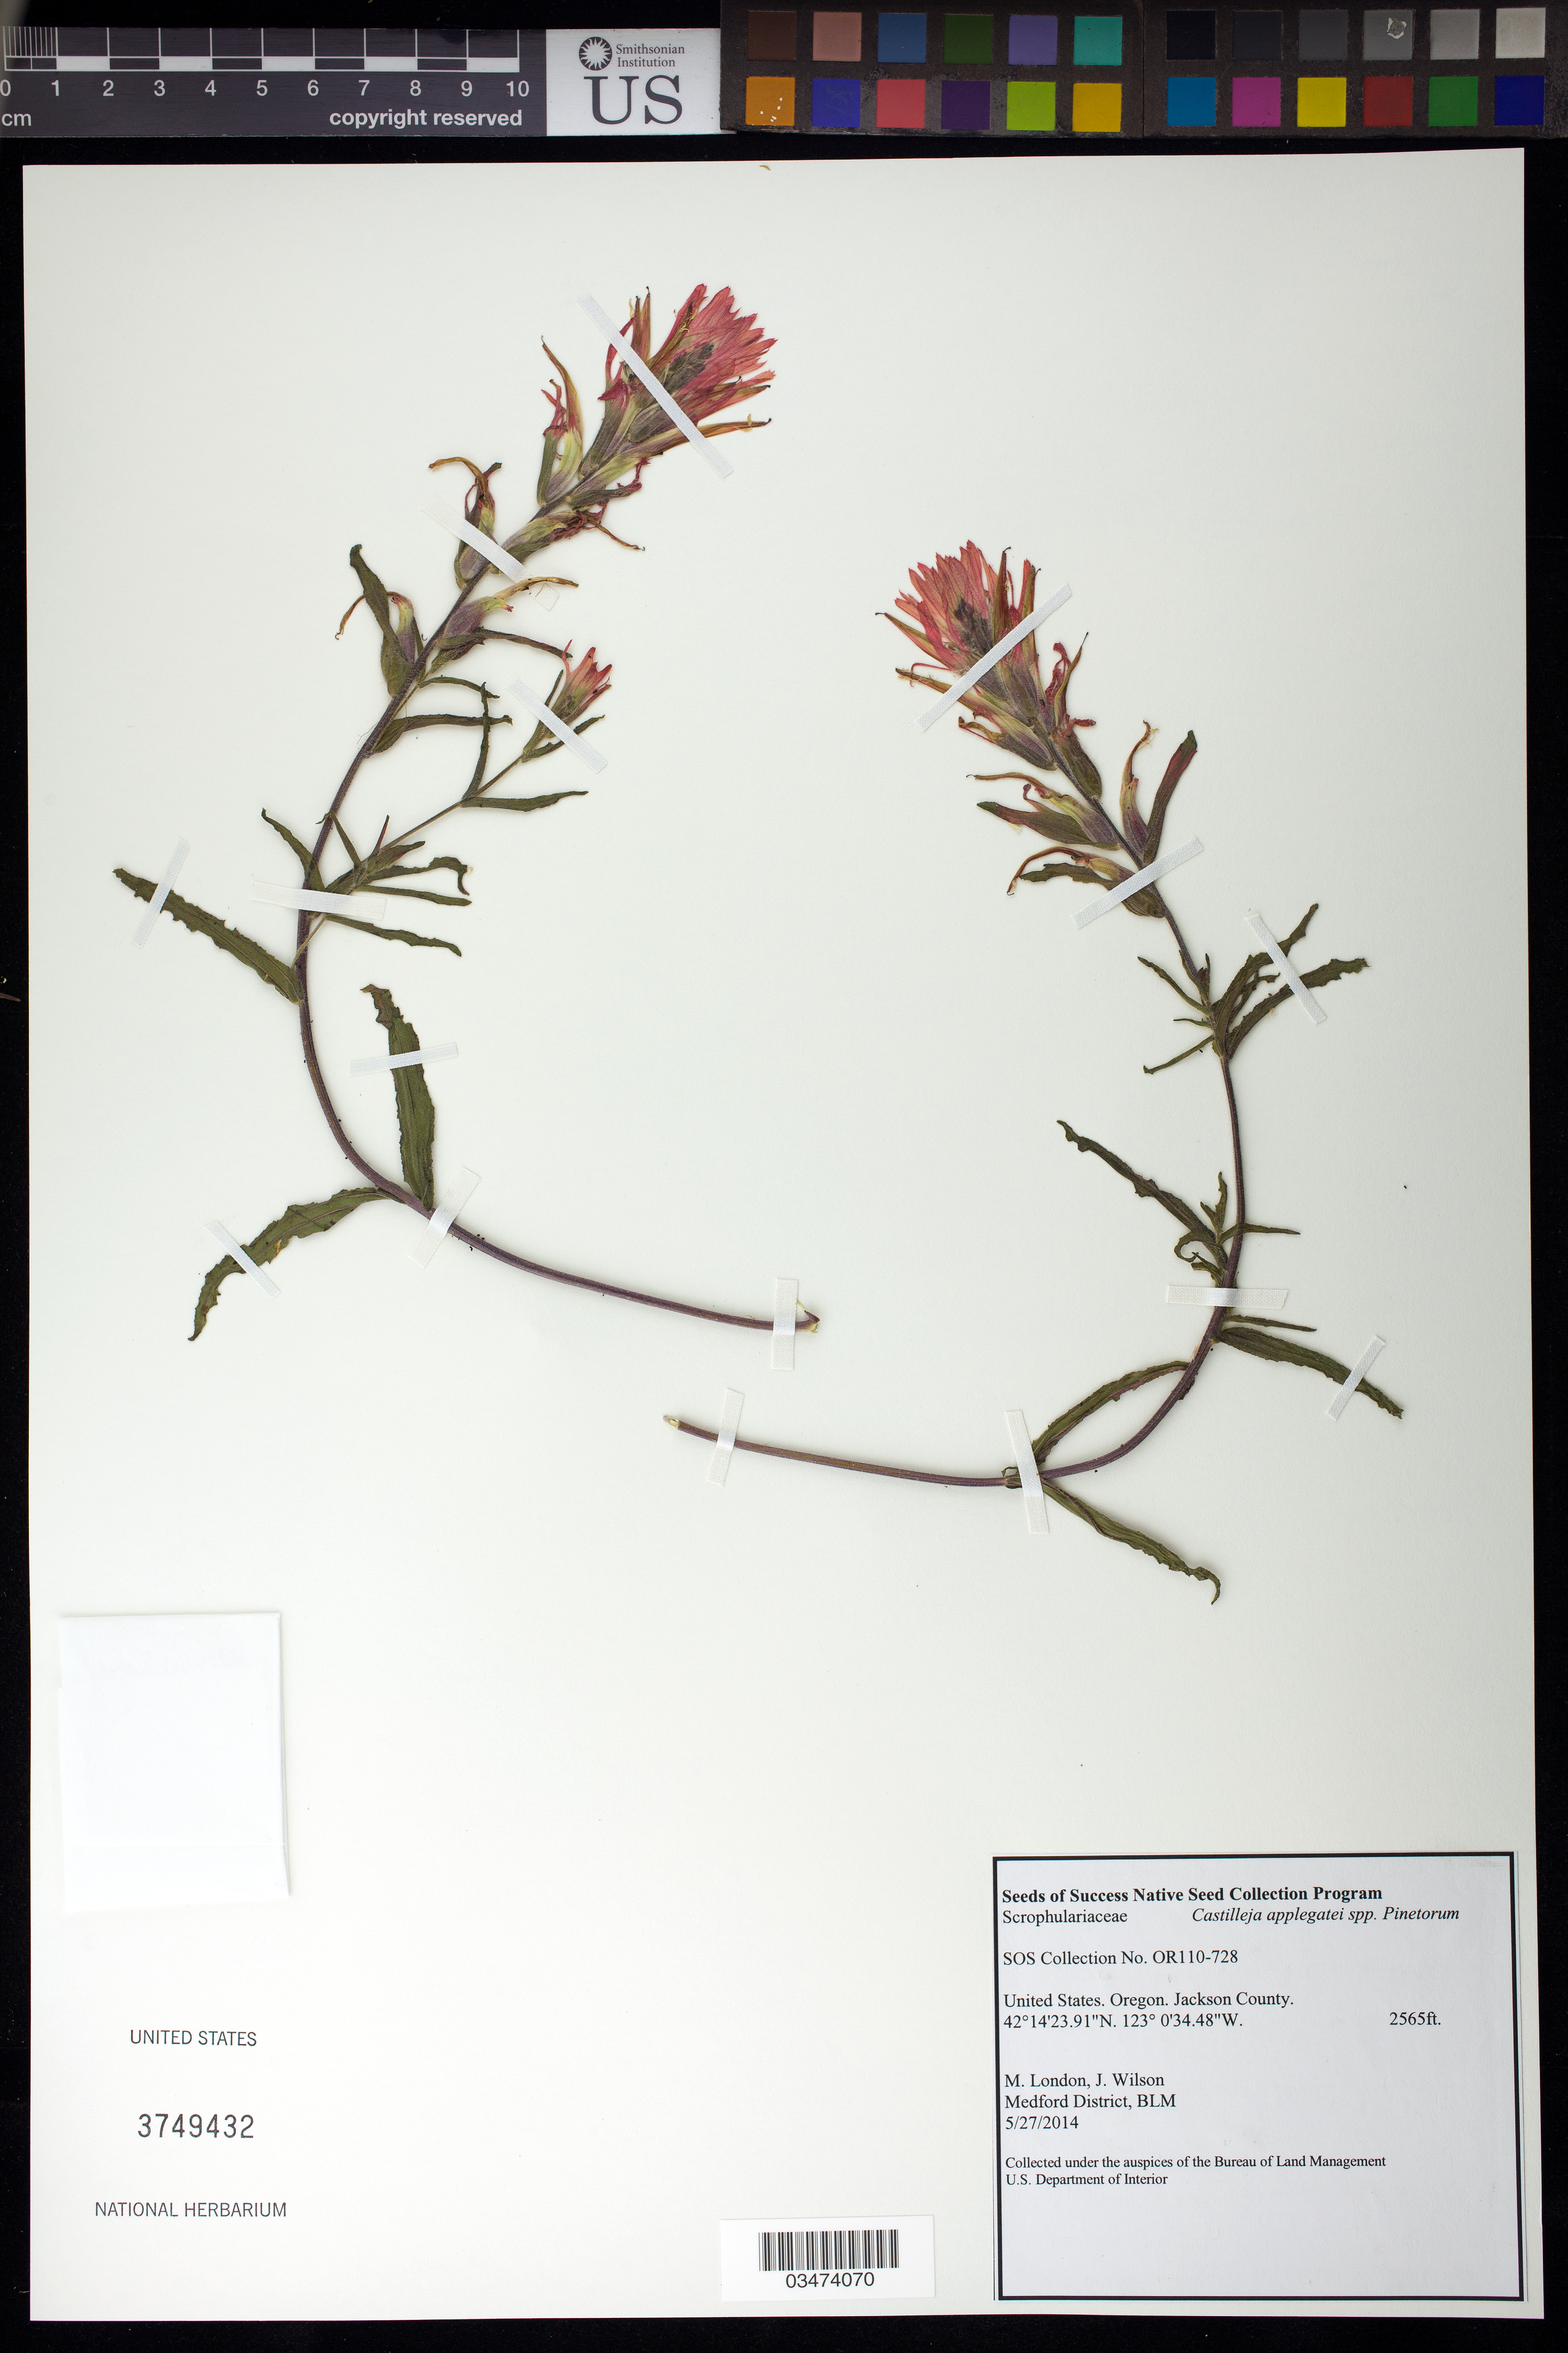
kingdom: Plantae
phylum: Tracheophyta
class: Magnoliopsida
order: Lamiales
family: Orobanchaceae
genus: Castilleja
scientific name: Castilleja applegatei subsp. pinetorum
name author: (Fernald) T.I. Chuang & Heckard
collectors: M. London & J. Wilson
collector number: OR110-728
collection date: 2014-05-27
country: United States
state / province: Oregon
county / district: Jackson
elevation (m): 782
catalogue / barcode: US 3749432